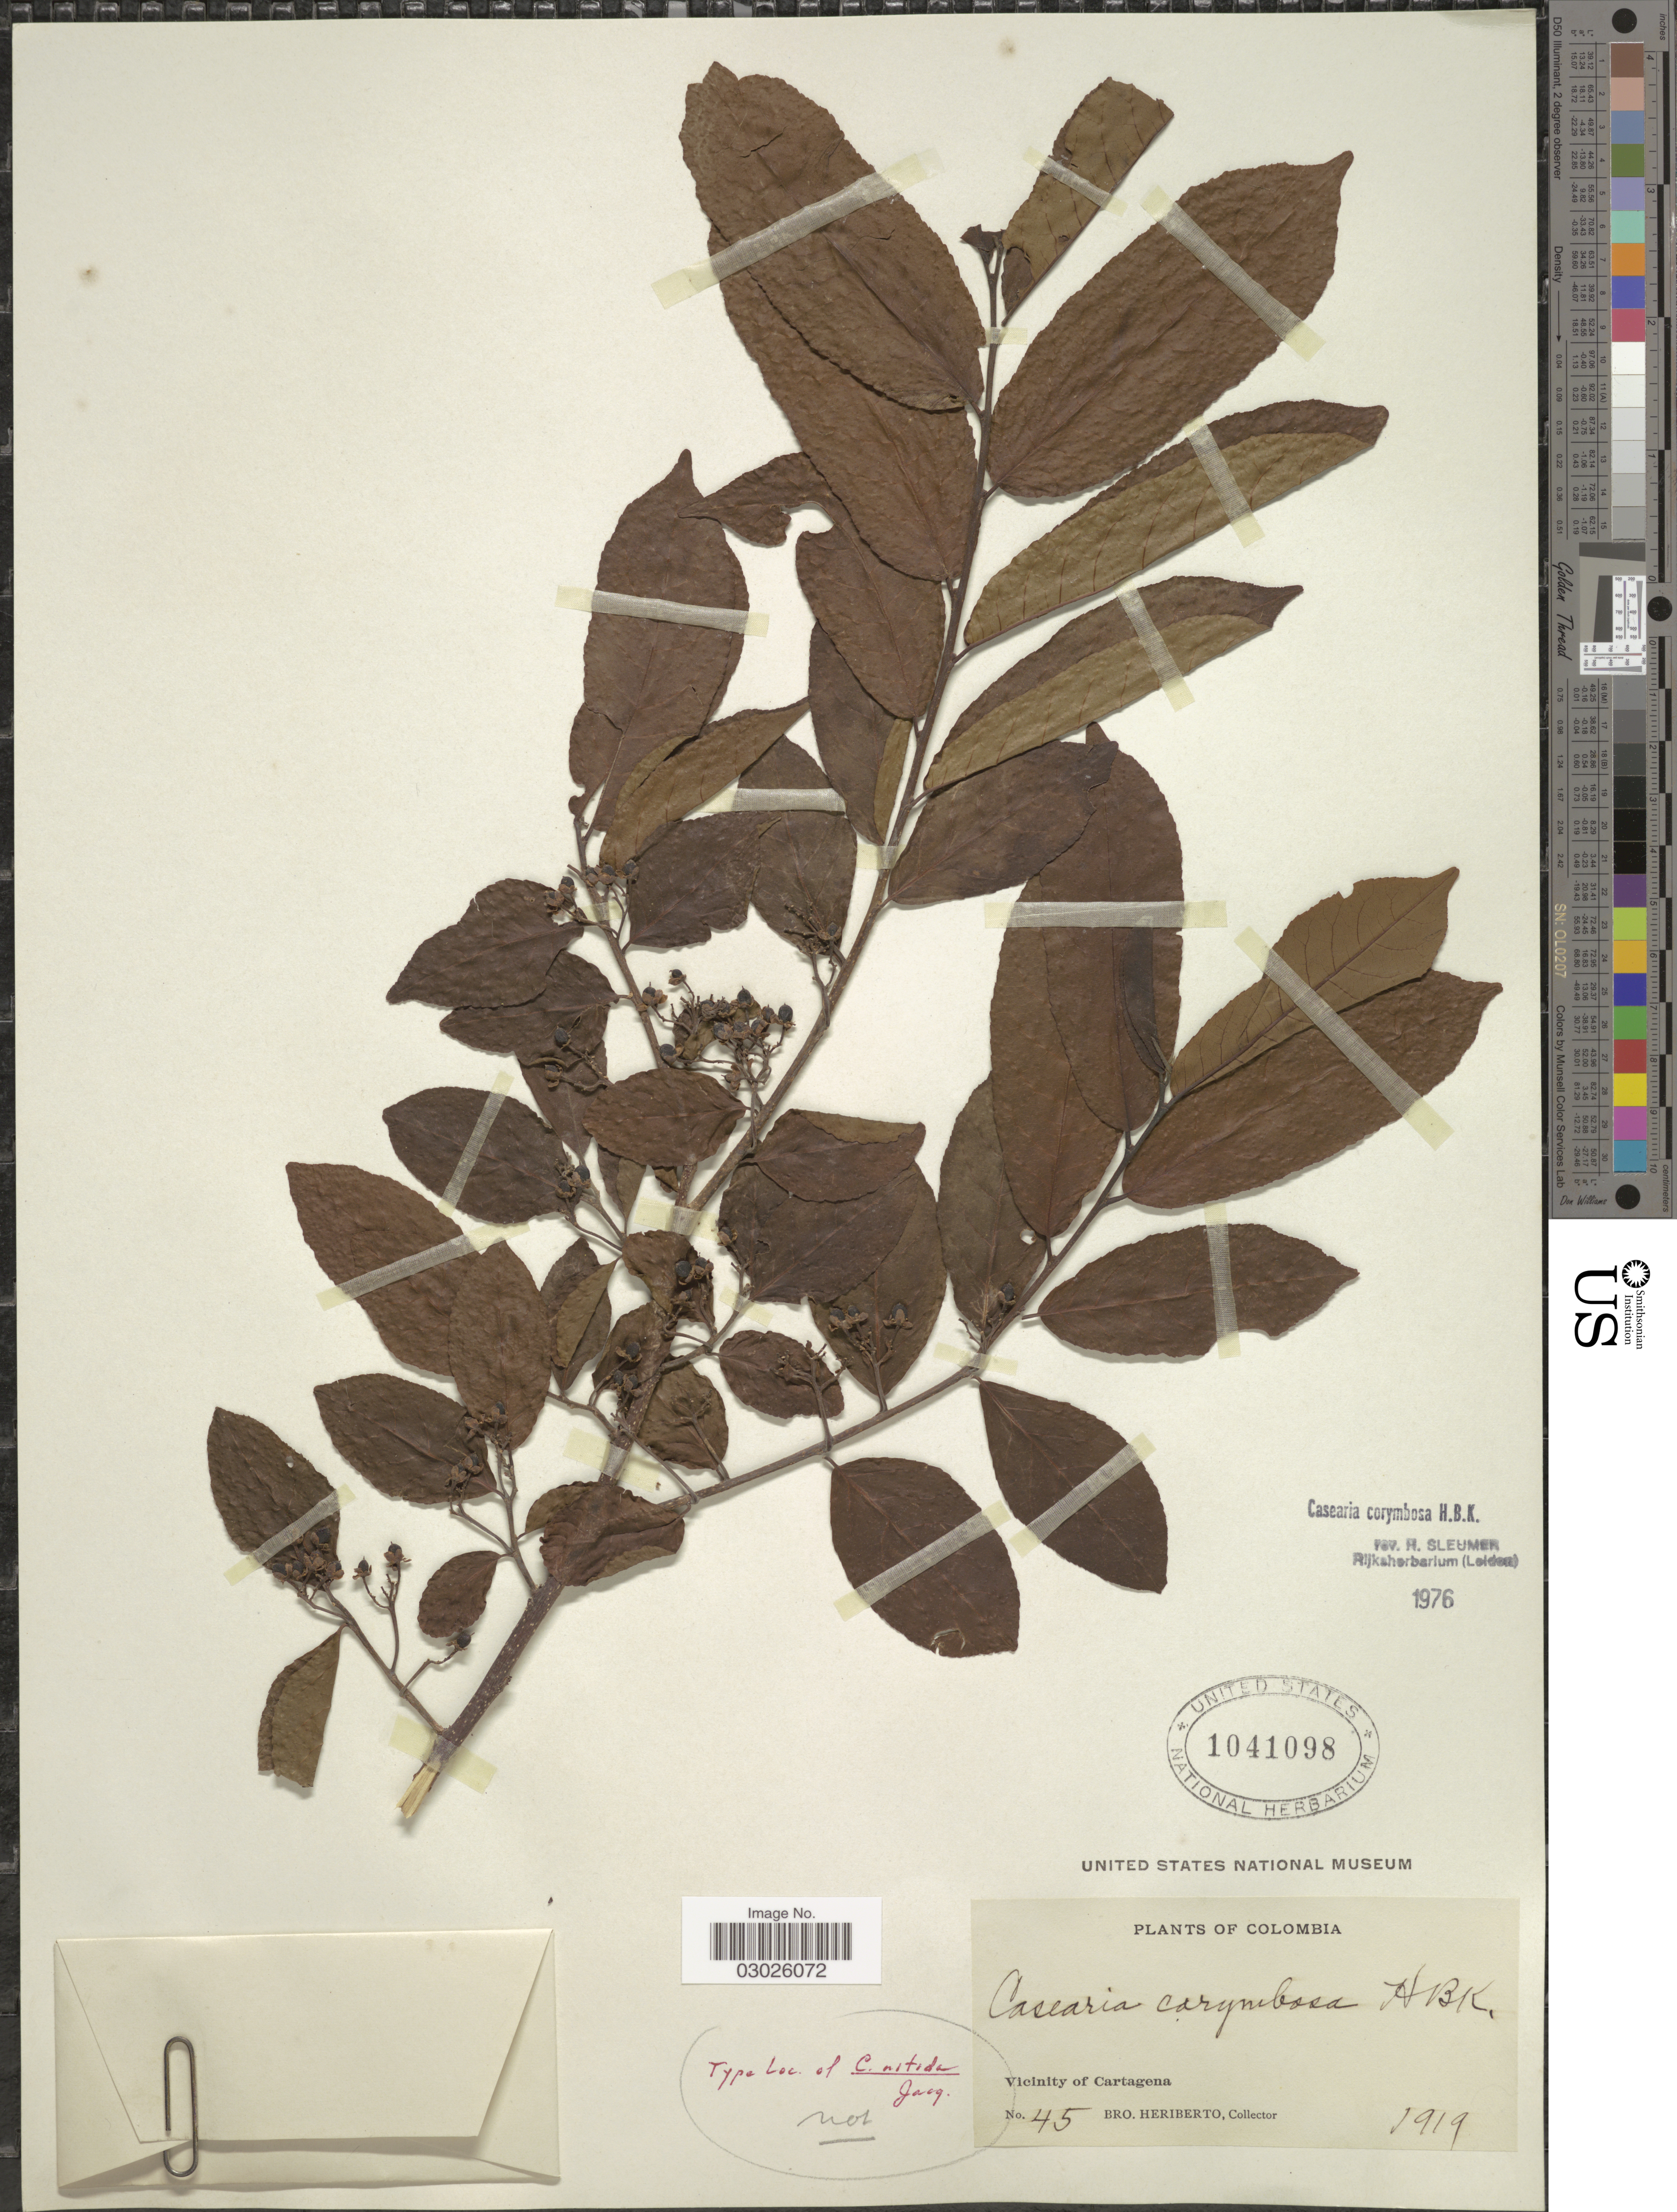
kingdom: Plantae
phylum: Tracheophyta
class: Magnoliopsida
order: Malpighiales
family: Salicaceae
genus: Casearia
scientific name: Casearia corymbosa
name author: Kunth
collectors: B. Heriberto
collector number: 45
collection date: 1919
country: Colombia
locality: Vicinity of Cartagena.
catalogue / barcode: US 1041098